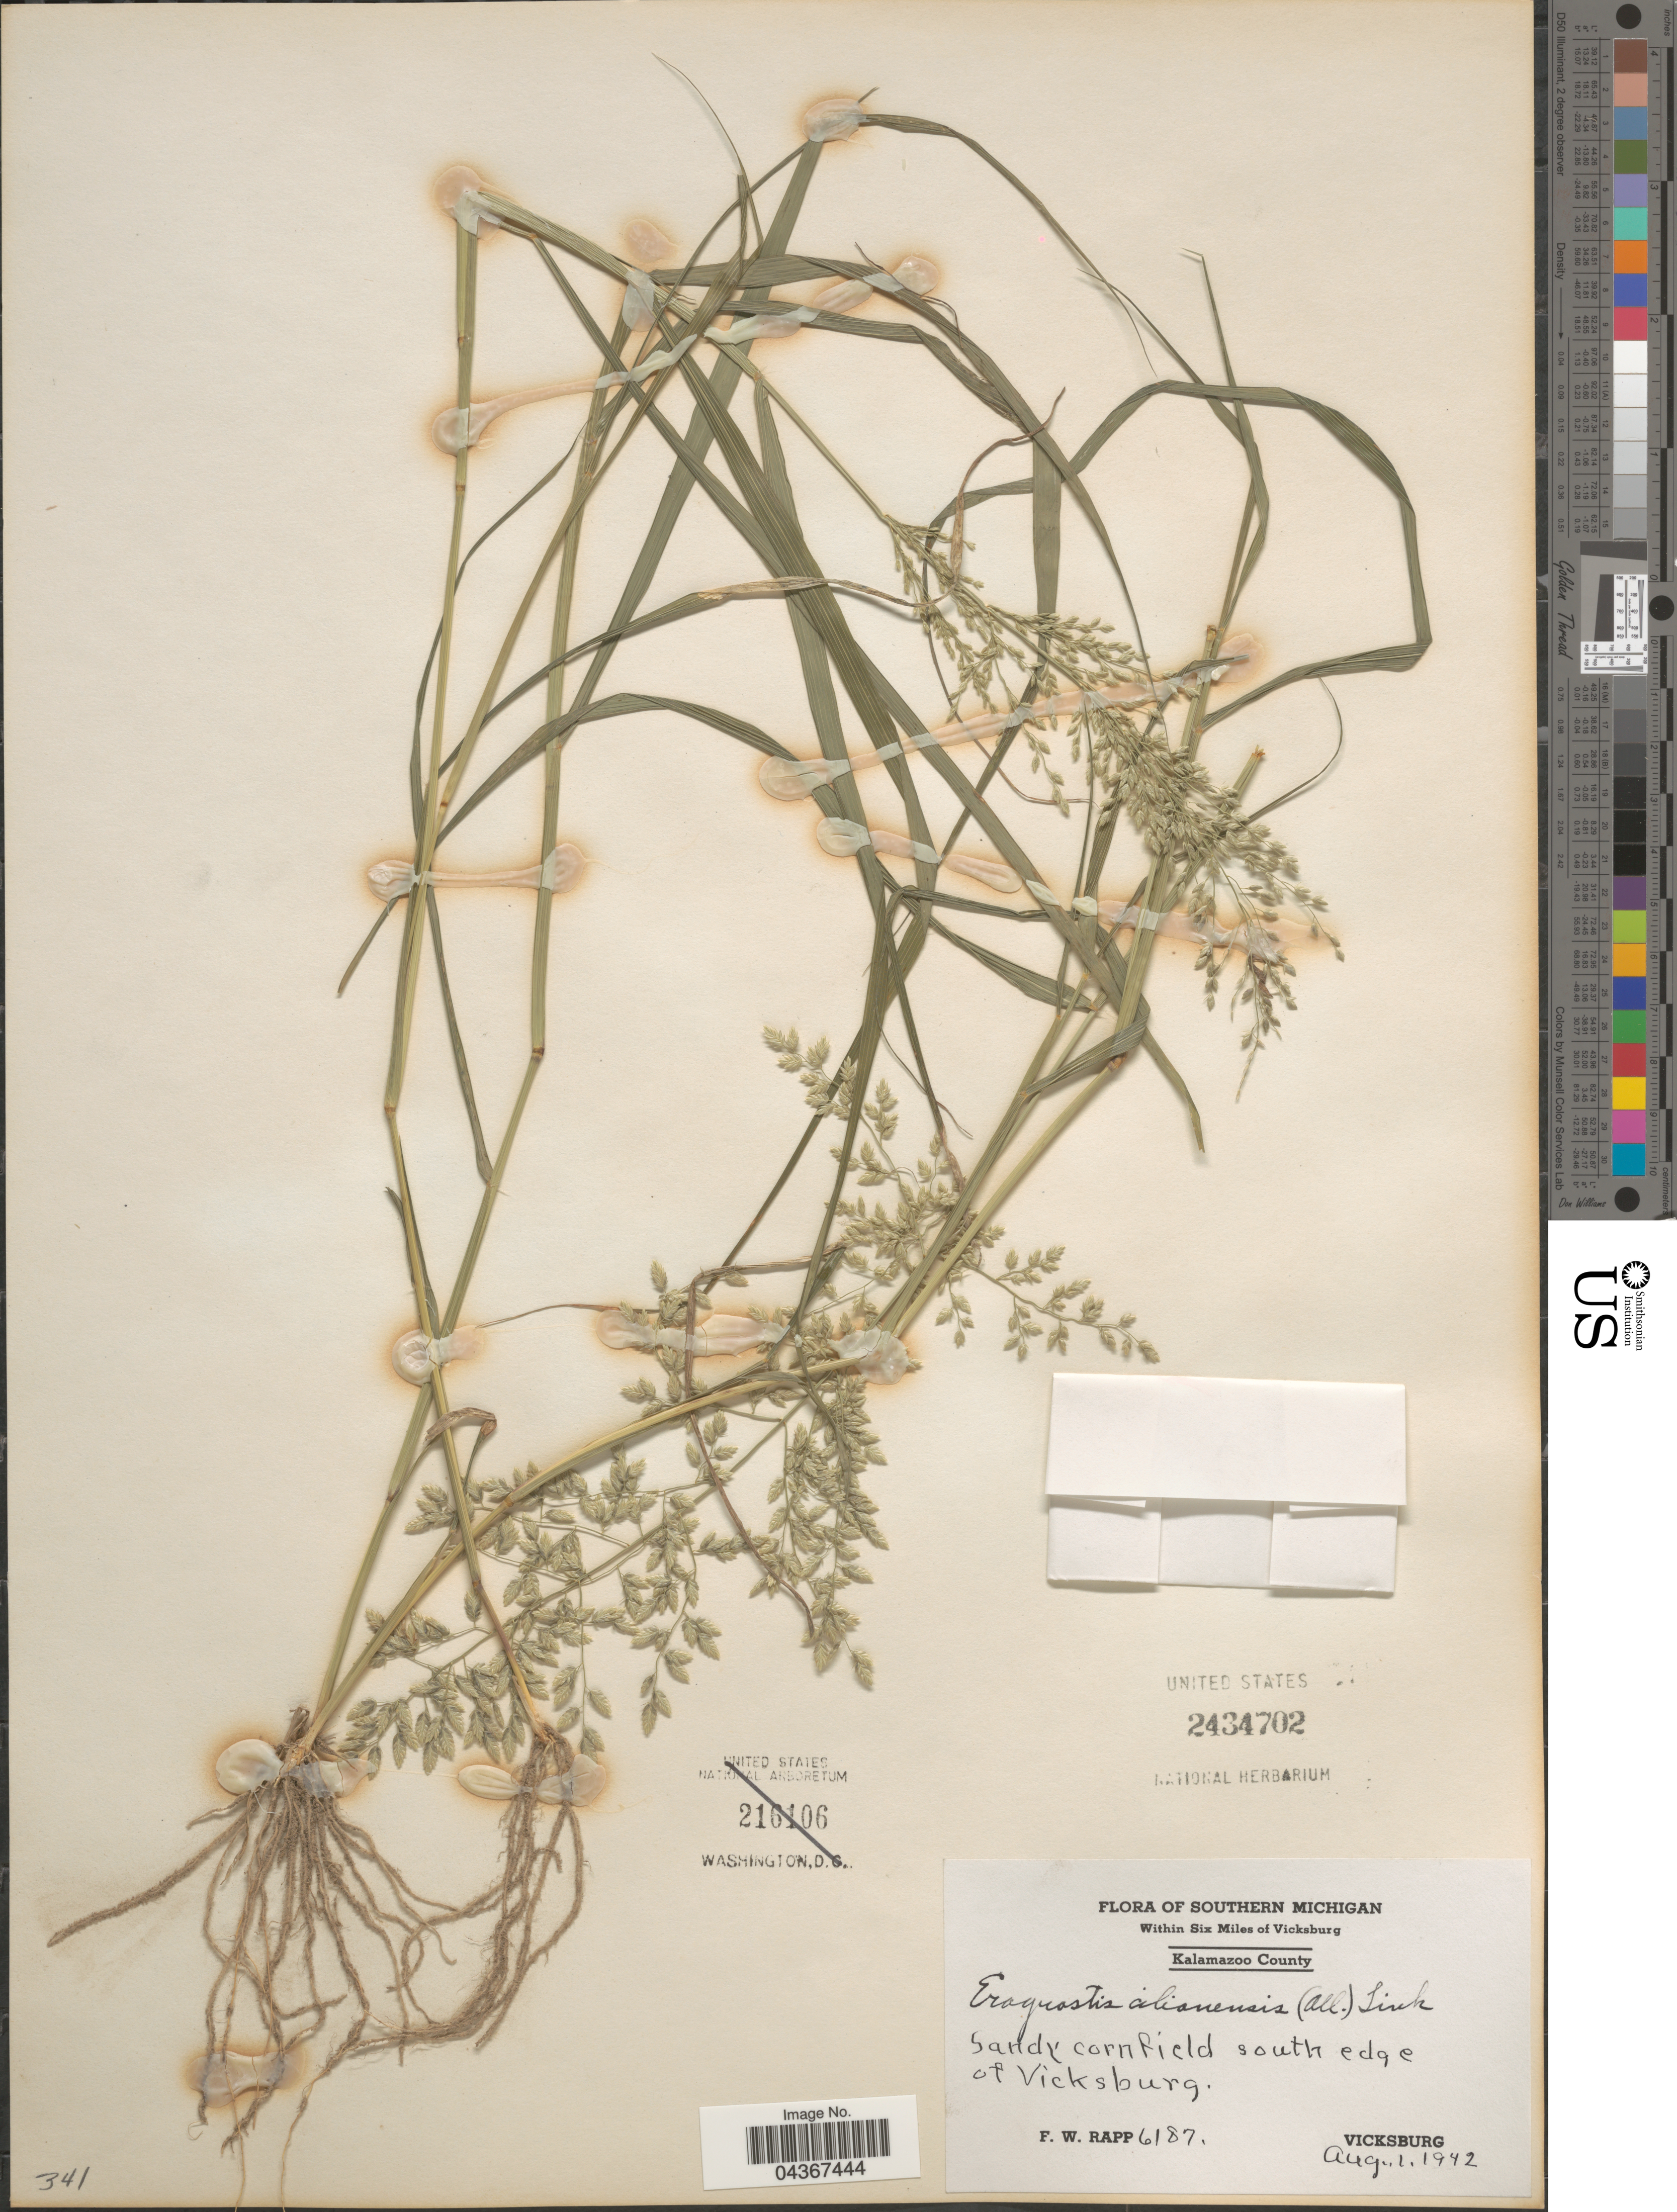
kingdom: Plantae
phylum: Tracheophyta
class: Liliopsida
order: Poales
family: Poaceae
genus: Eragrostis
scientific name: Eragrostis cilianensis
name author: (Bellardi) Vignolo ex Janch.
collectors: F. Rapp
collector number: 6187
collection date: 1942-08-01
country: United States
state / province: Michigan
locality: Southern Michigan. Within Six Miles of Vicksburg. Kalamazoo County. Sandy cornfield south edge of Vicksburg. Vicksburg.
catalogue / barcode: US 2434702